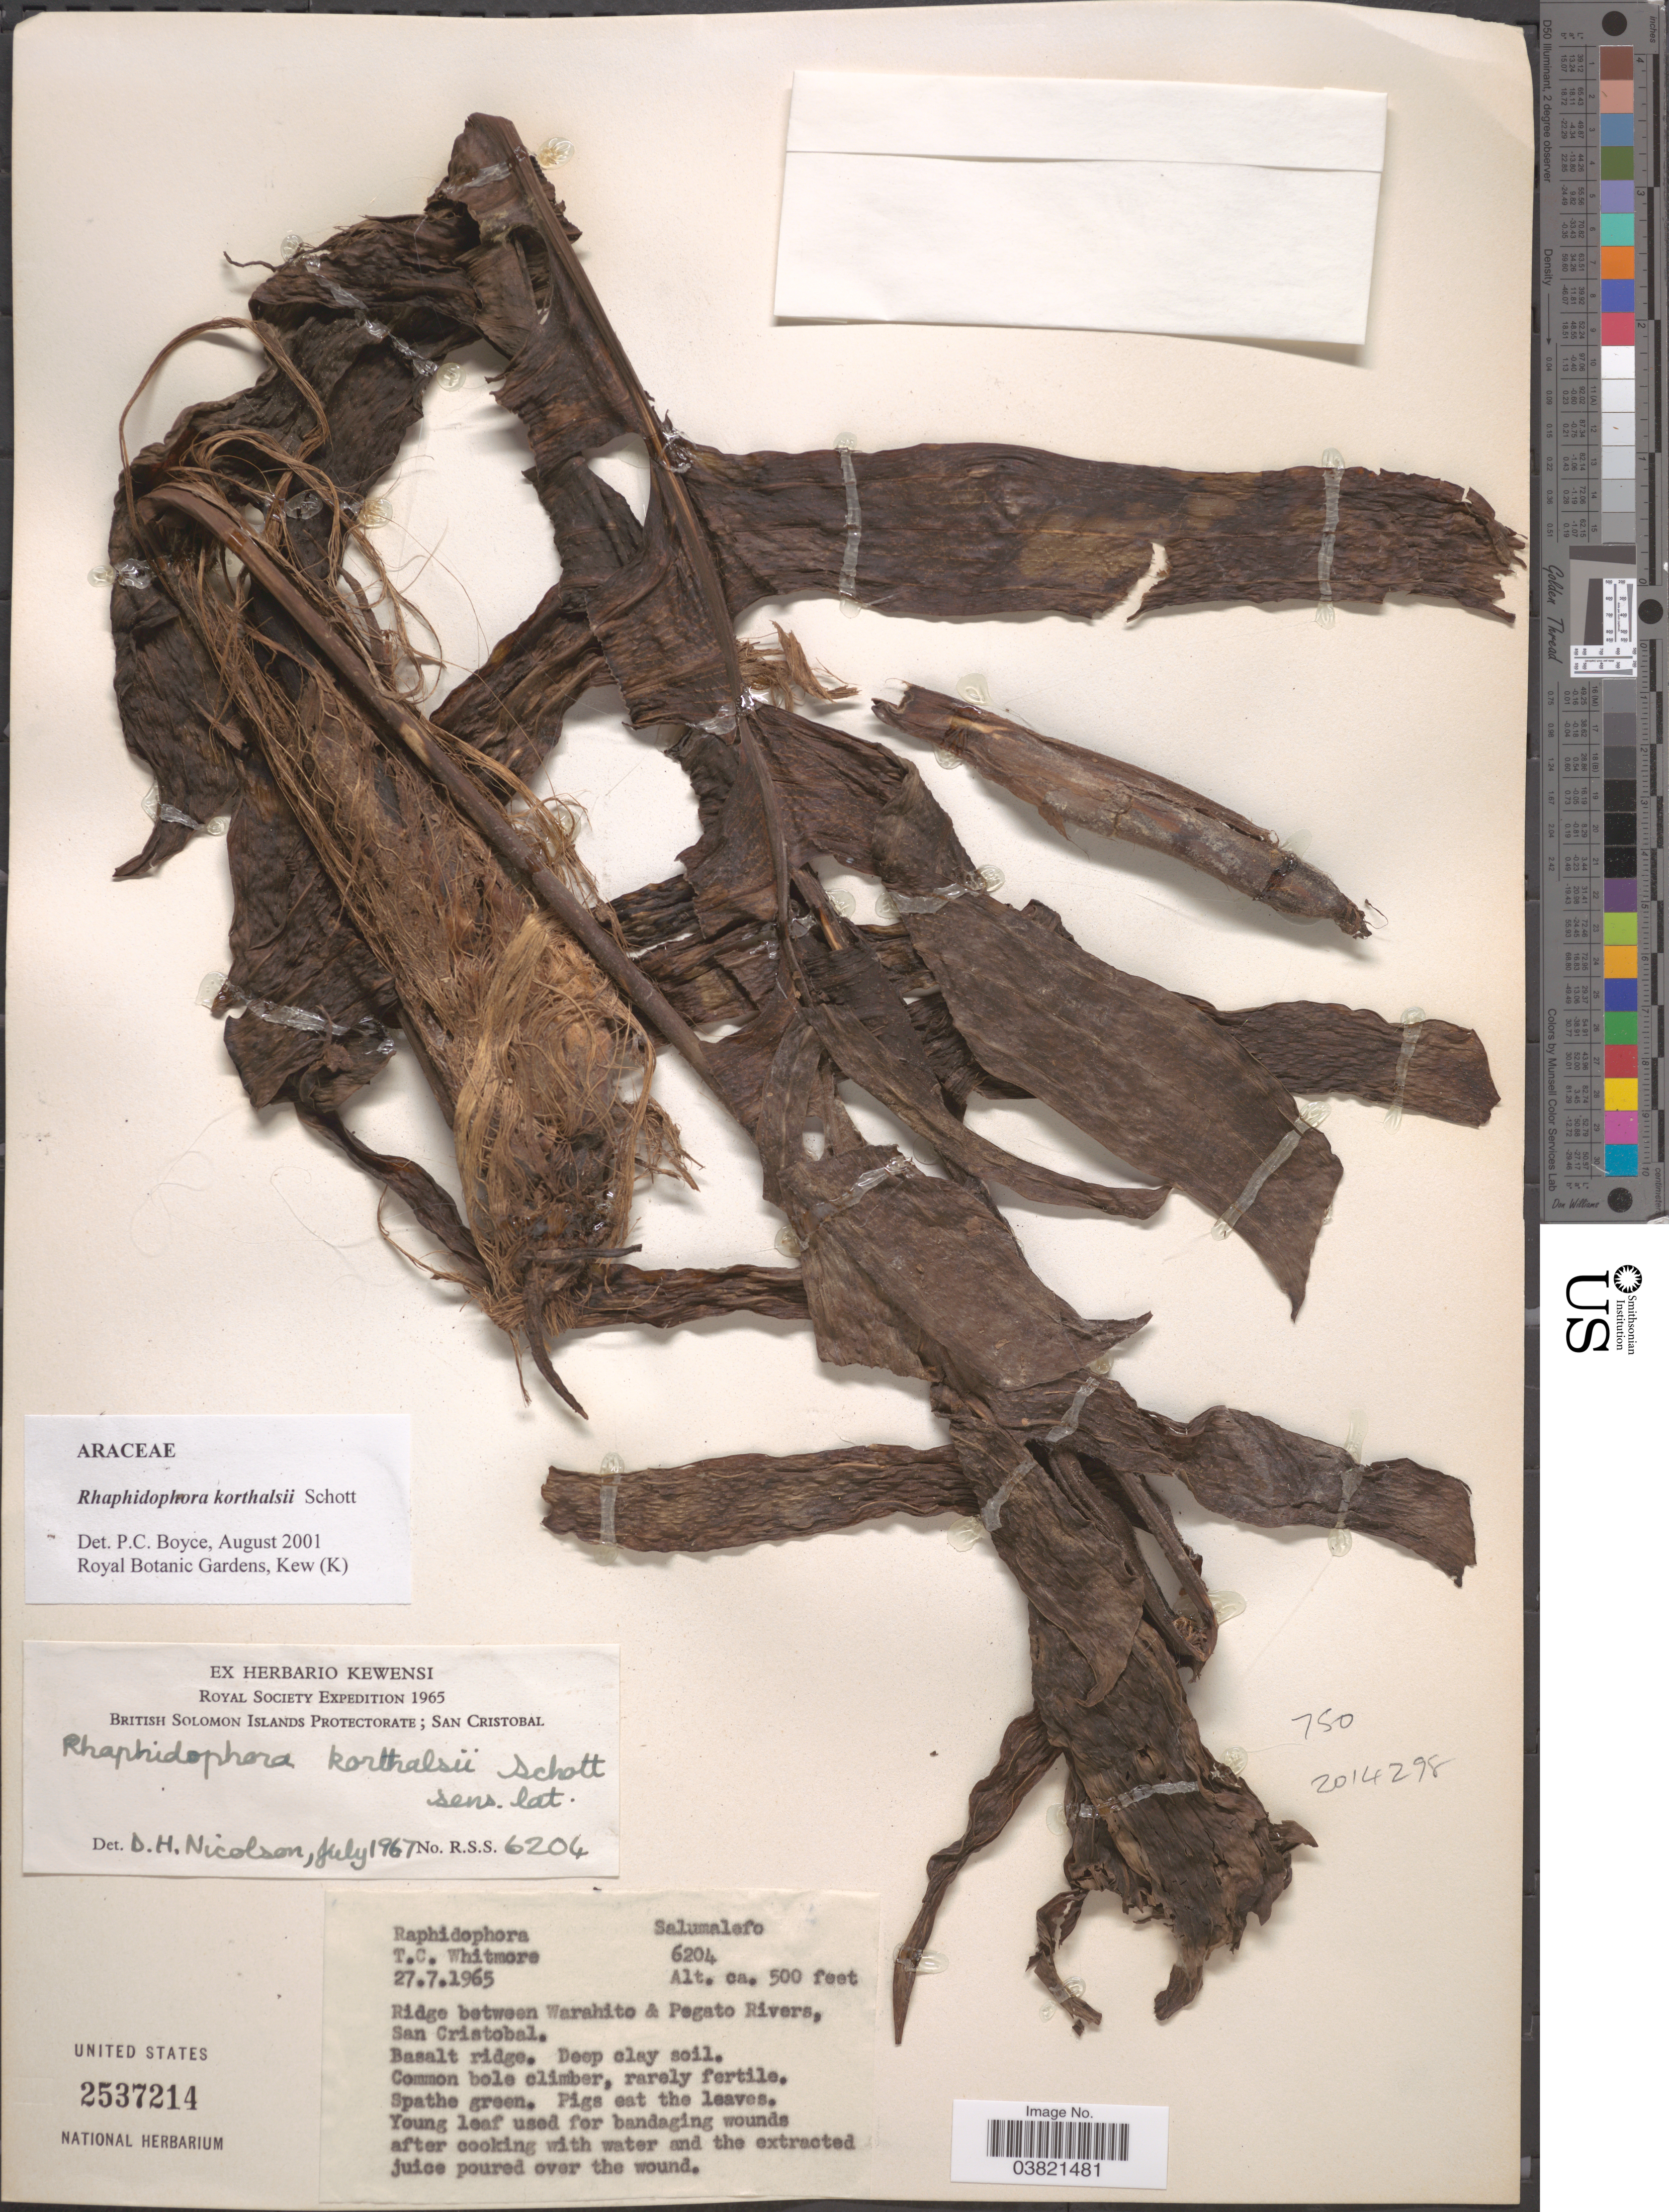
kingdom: Plantae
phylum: Tracheophyta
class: Liliopsida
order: Alismatales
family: Araceae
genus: Rhaphidophora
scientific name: Rhaphidophora korthalsii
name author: Schott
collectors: T. C. Whitmore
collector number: RSS 6204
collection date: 1965-07-27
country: Solomon Islands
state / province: Solomon Islands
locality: British Solomon Islands Protectorate; San Cristobal. Ridge between Warahito & Pegato Rivers.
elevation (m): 152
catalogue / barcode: US 2537214